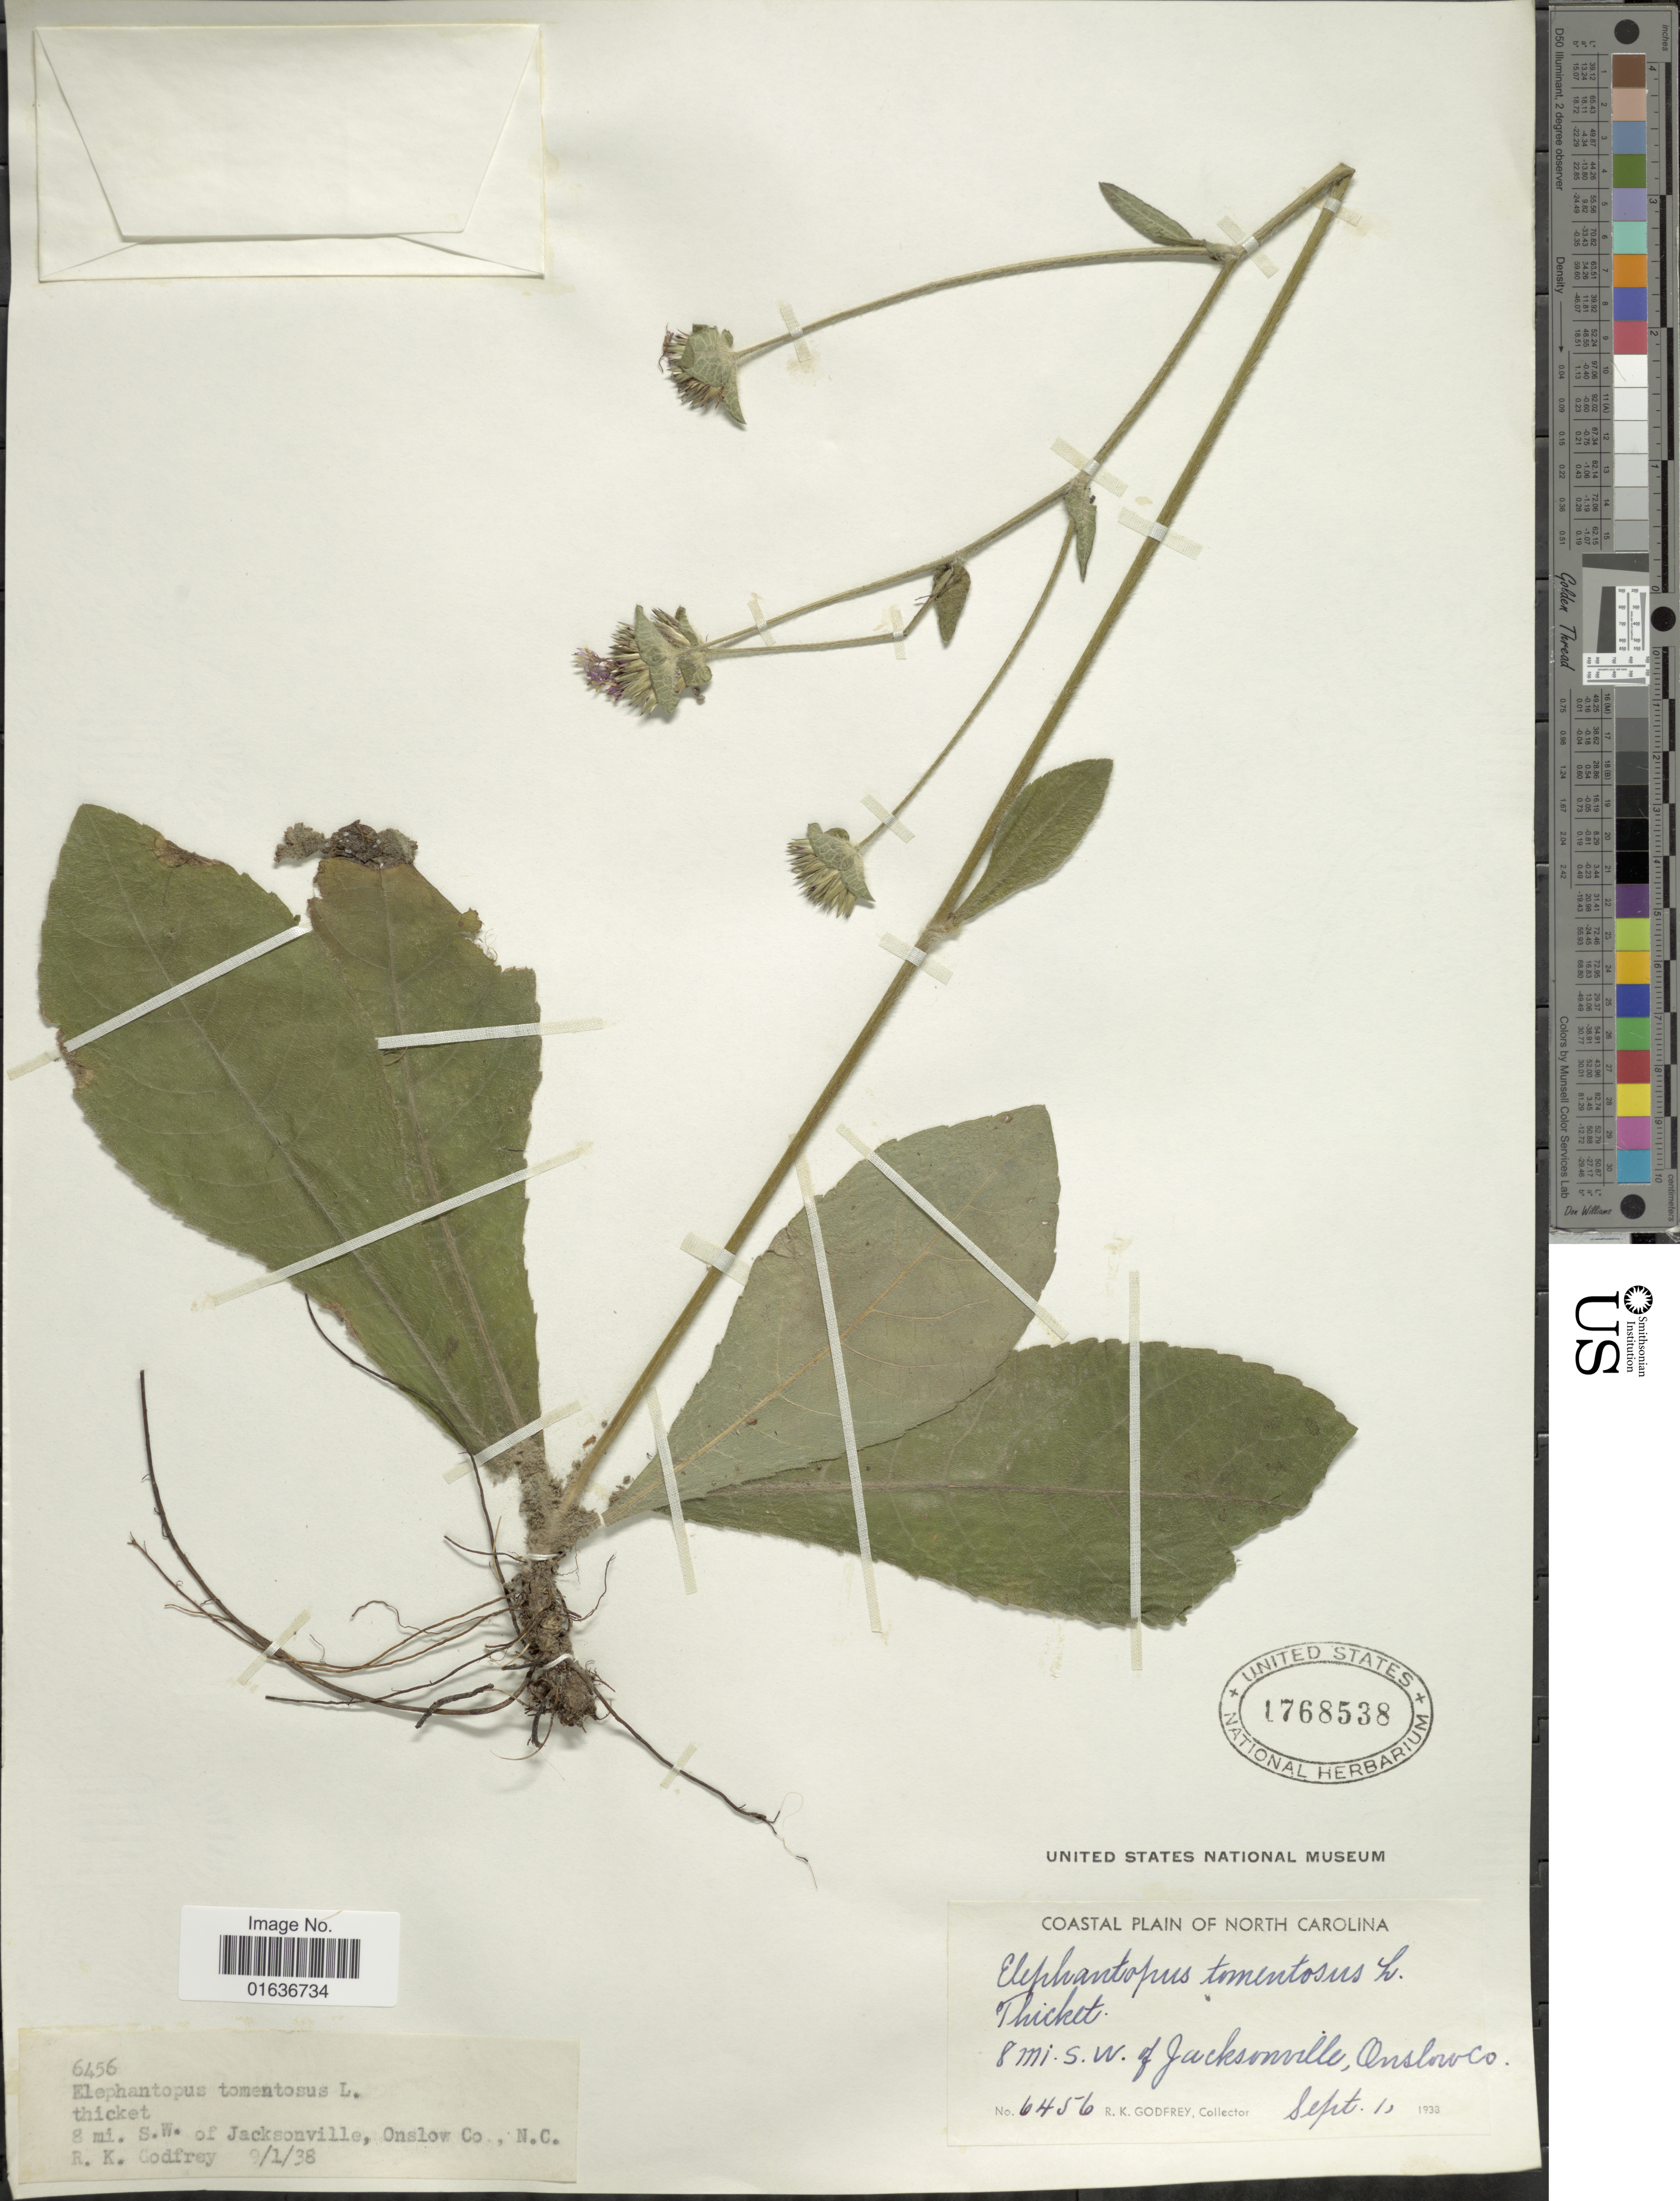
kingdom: Plantae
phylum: Tracheophyta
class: Magnoliopsida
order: Asterales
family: Asteraceae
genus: Elephantopus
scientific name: Elephantopus tomentosus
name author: L.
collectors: R. K. Godfrey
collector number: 6456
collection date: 1938-09-01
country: United States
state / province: North Carolina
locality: Thicket, 8 mi. S.W. of Jacksonville, Onslow Co.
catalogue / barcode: US 1768538